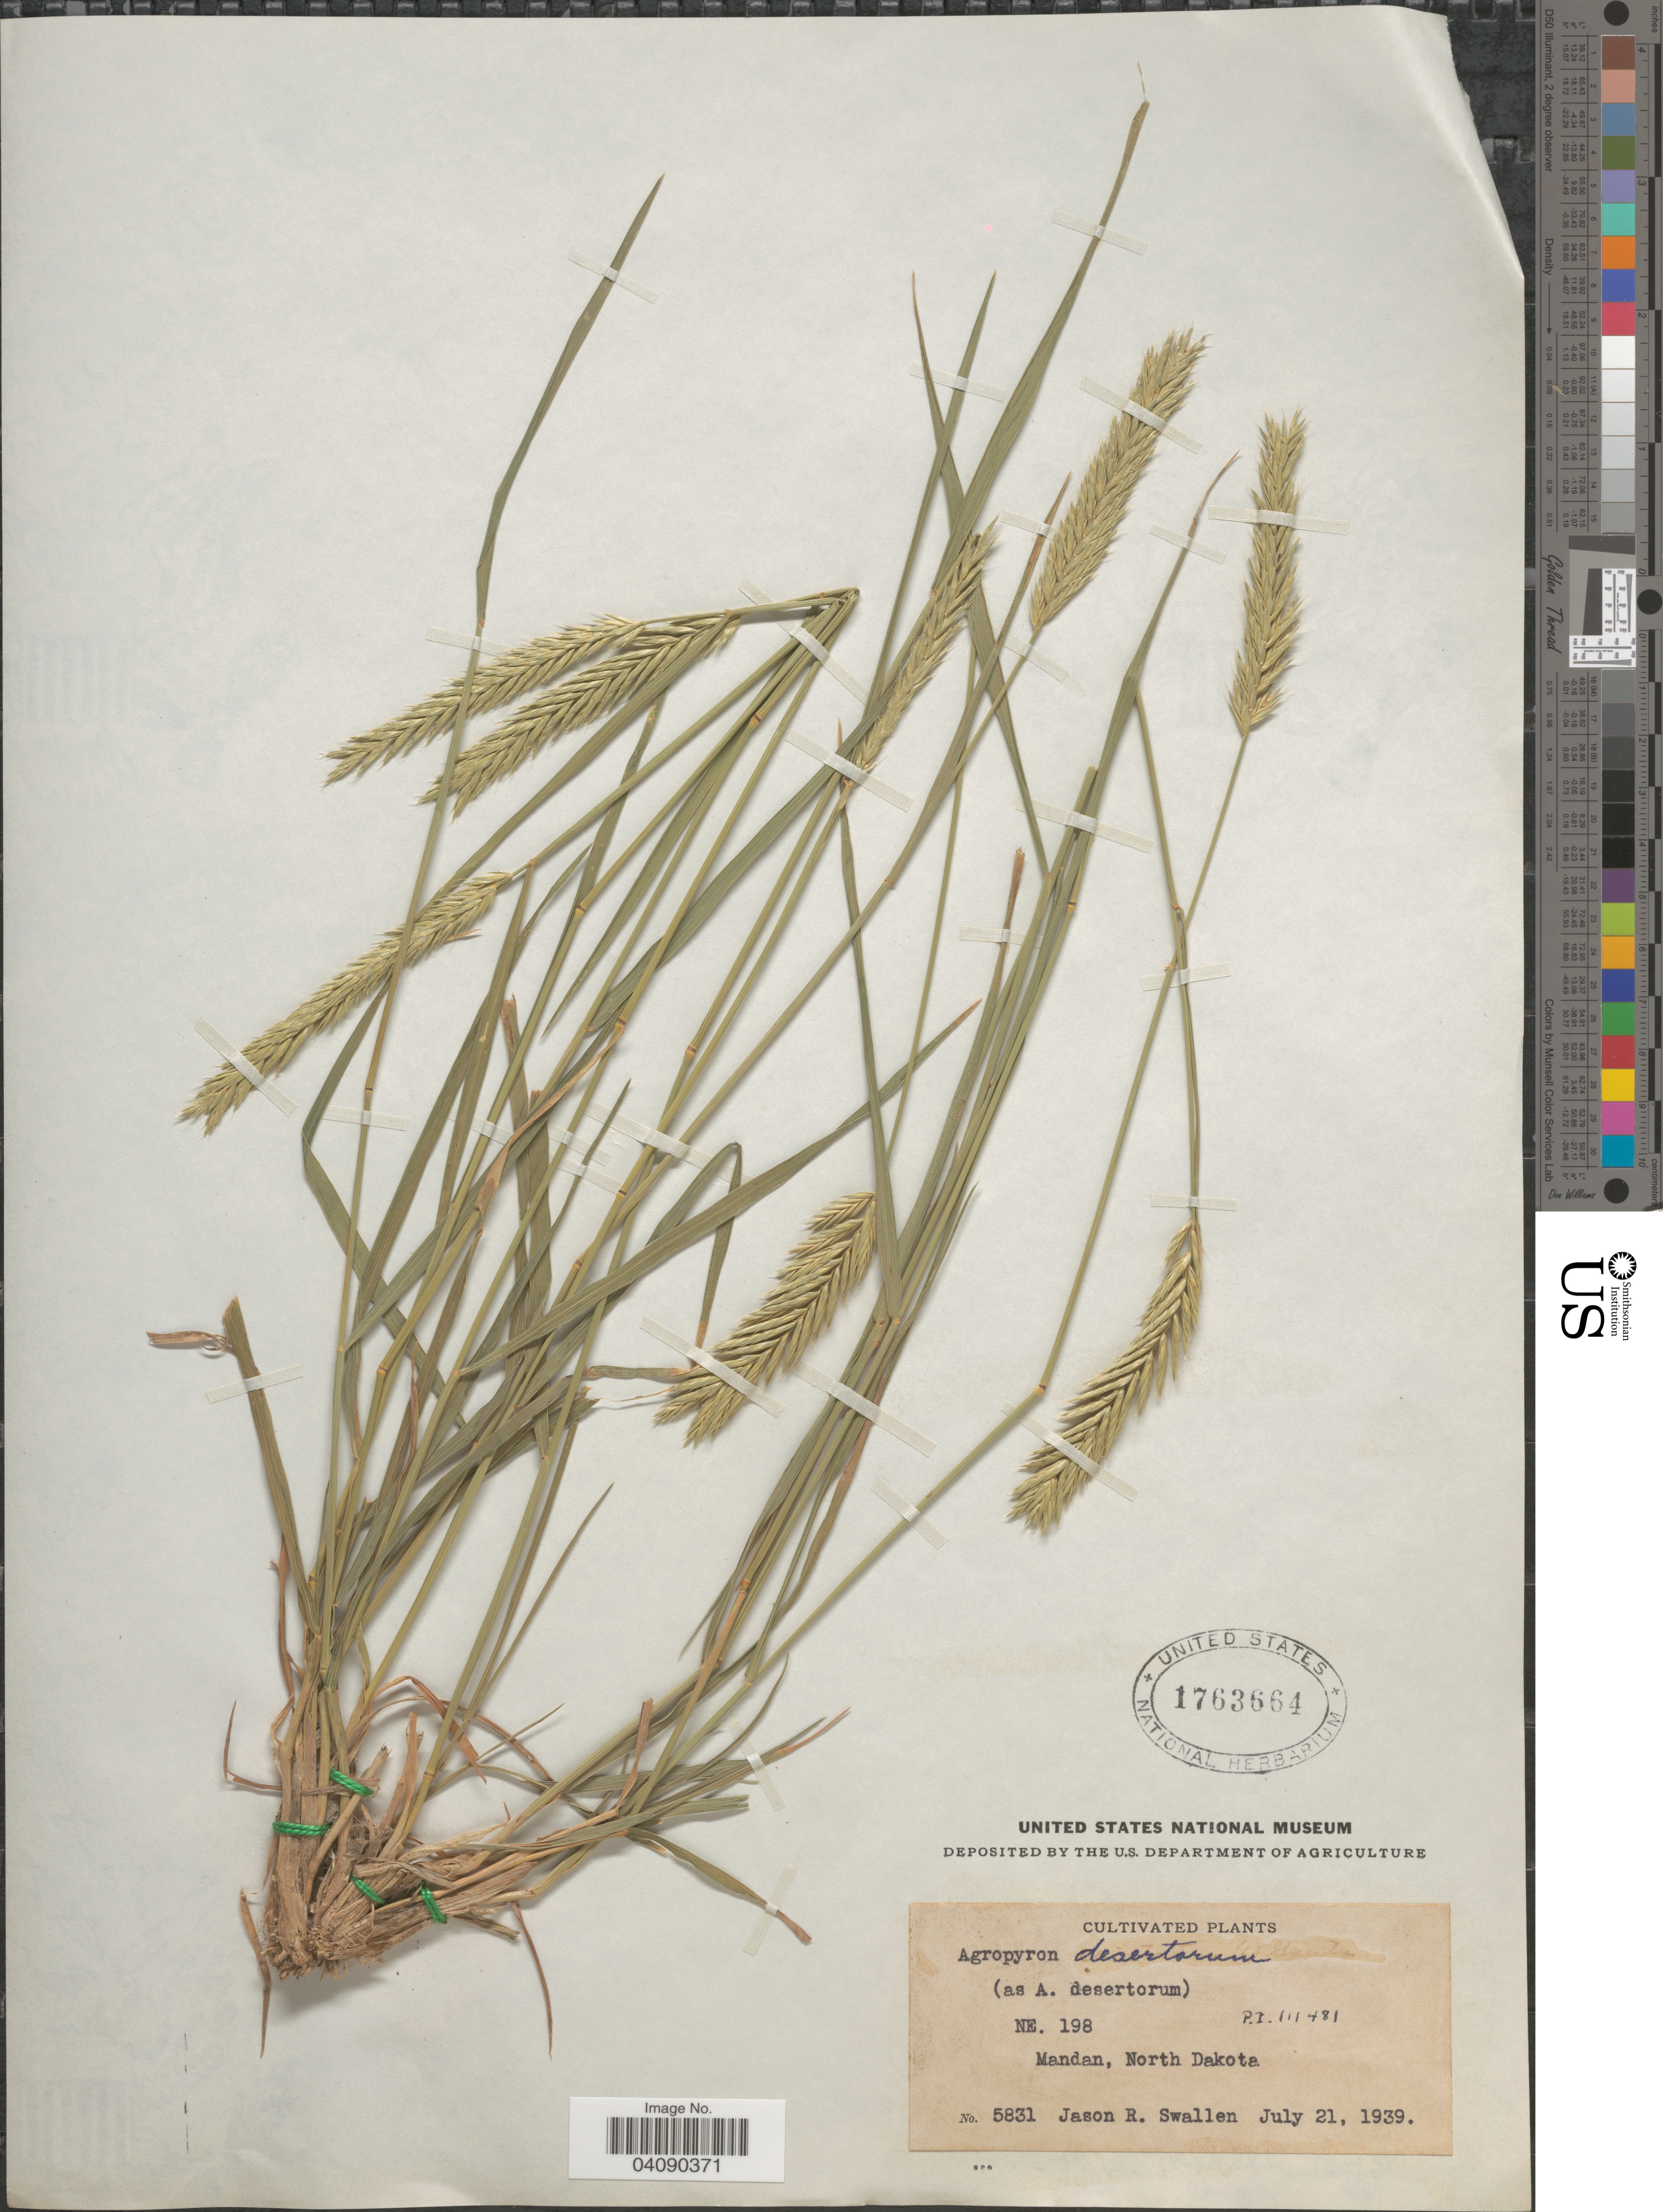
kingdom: Plantae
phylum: Tracheophyta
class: Liliopsida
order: Poales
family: Poaceae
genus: Agropyron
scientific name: Agropyron desertorum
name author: (Fisch. ex Link) Schult.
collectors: J. R. Swallen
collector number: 5831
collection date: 1939-07-21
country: United States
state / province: North Dakota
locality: NE. 198 Mandan.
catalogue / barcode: US 1763664